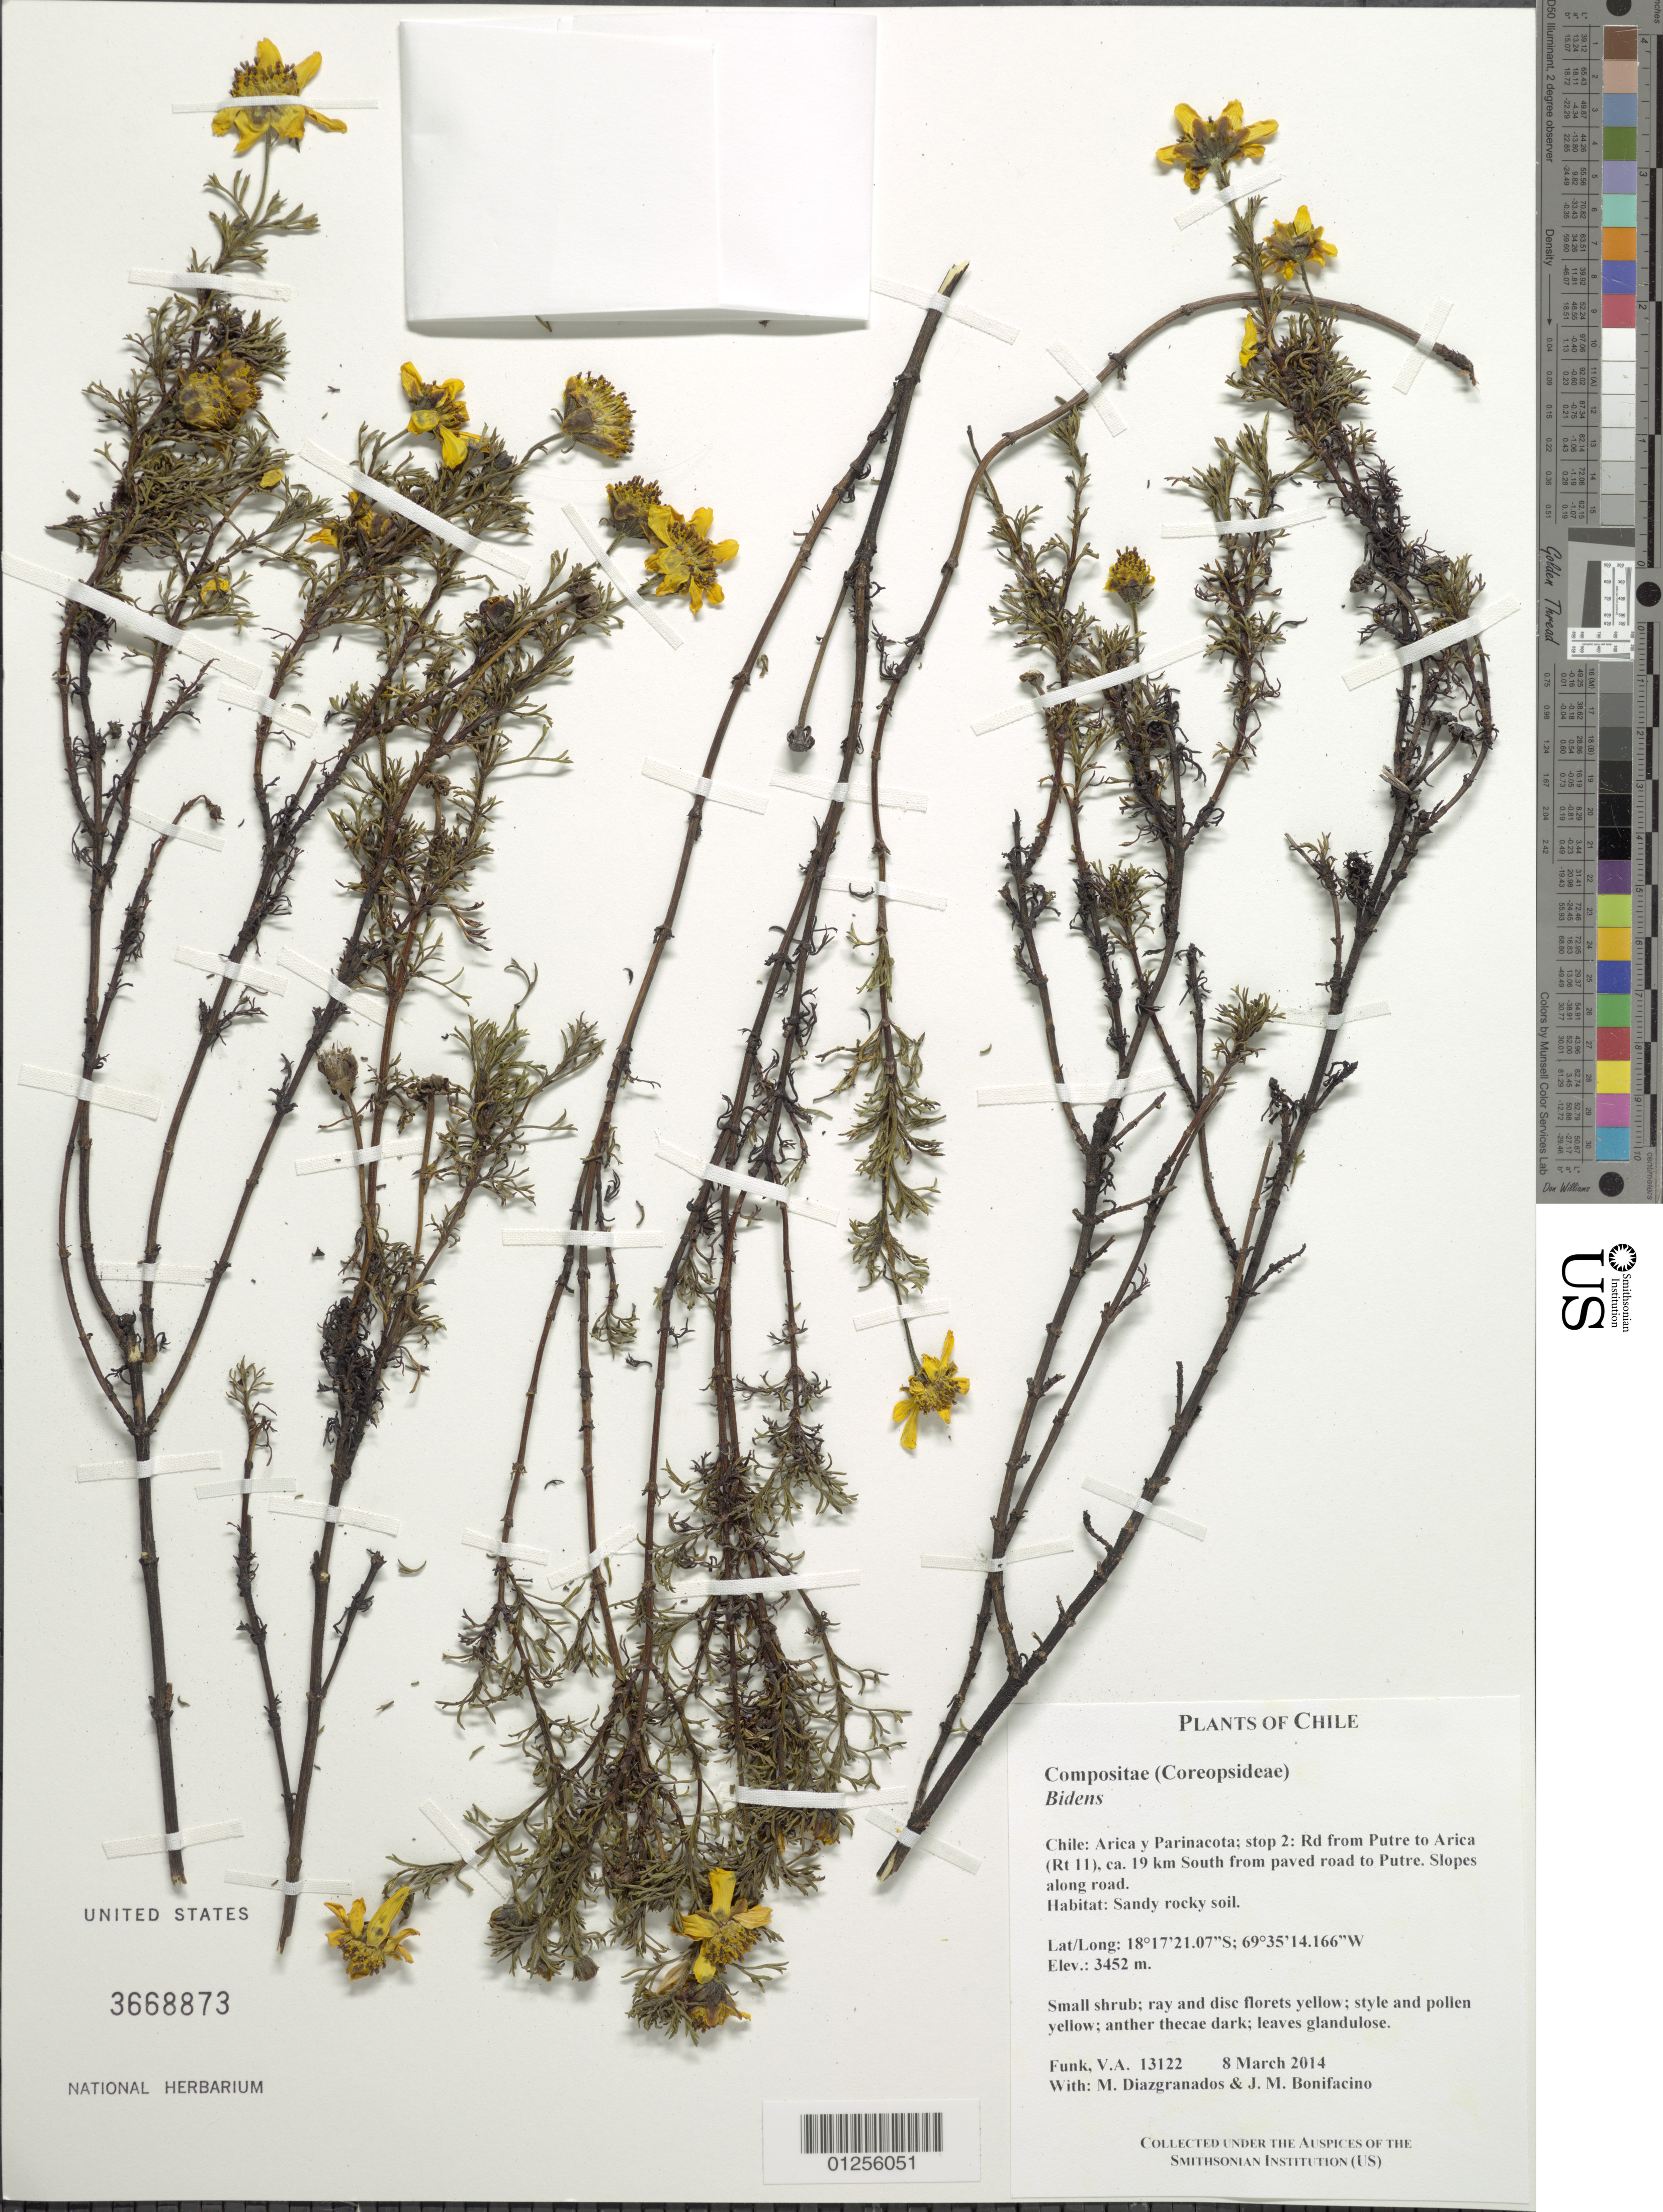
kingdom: Plantae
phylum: Tracheophyta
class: Magnoliopsida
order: Asterales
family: Asteraceae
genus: Bidens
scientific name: Bidens sp.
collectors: V. Funk, M. Diazgranados C. & M. Bonifacino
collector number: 13122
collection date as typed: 8 March 2014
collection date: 2014-03-08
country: Chile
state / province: Arica y Parinacota (XV)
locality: road from Rutre to Arica (Rt11), ca. 19 km south from paved road to Putre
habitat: Slopes along road; sandy rocky soil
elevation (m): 3452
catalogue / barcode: US 3668873